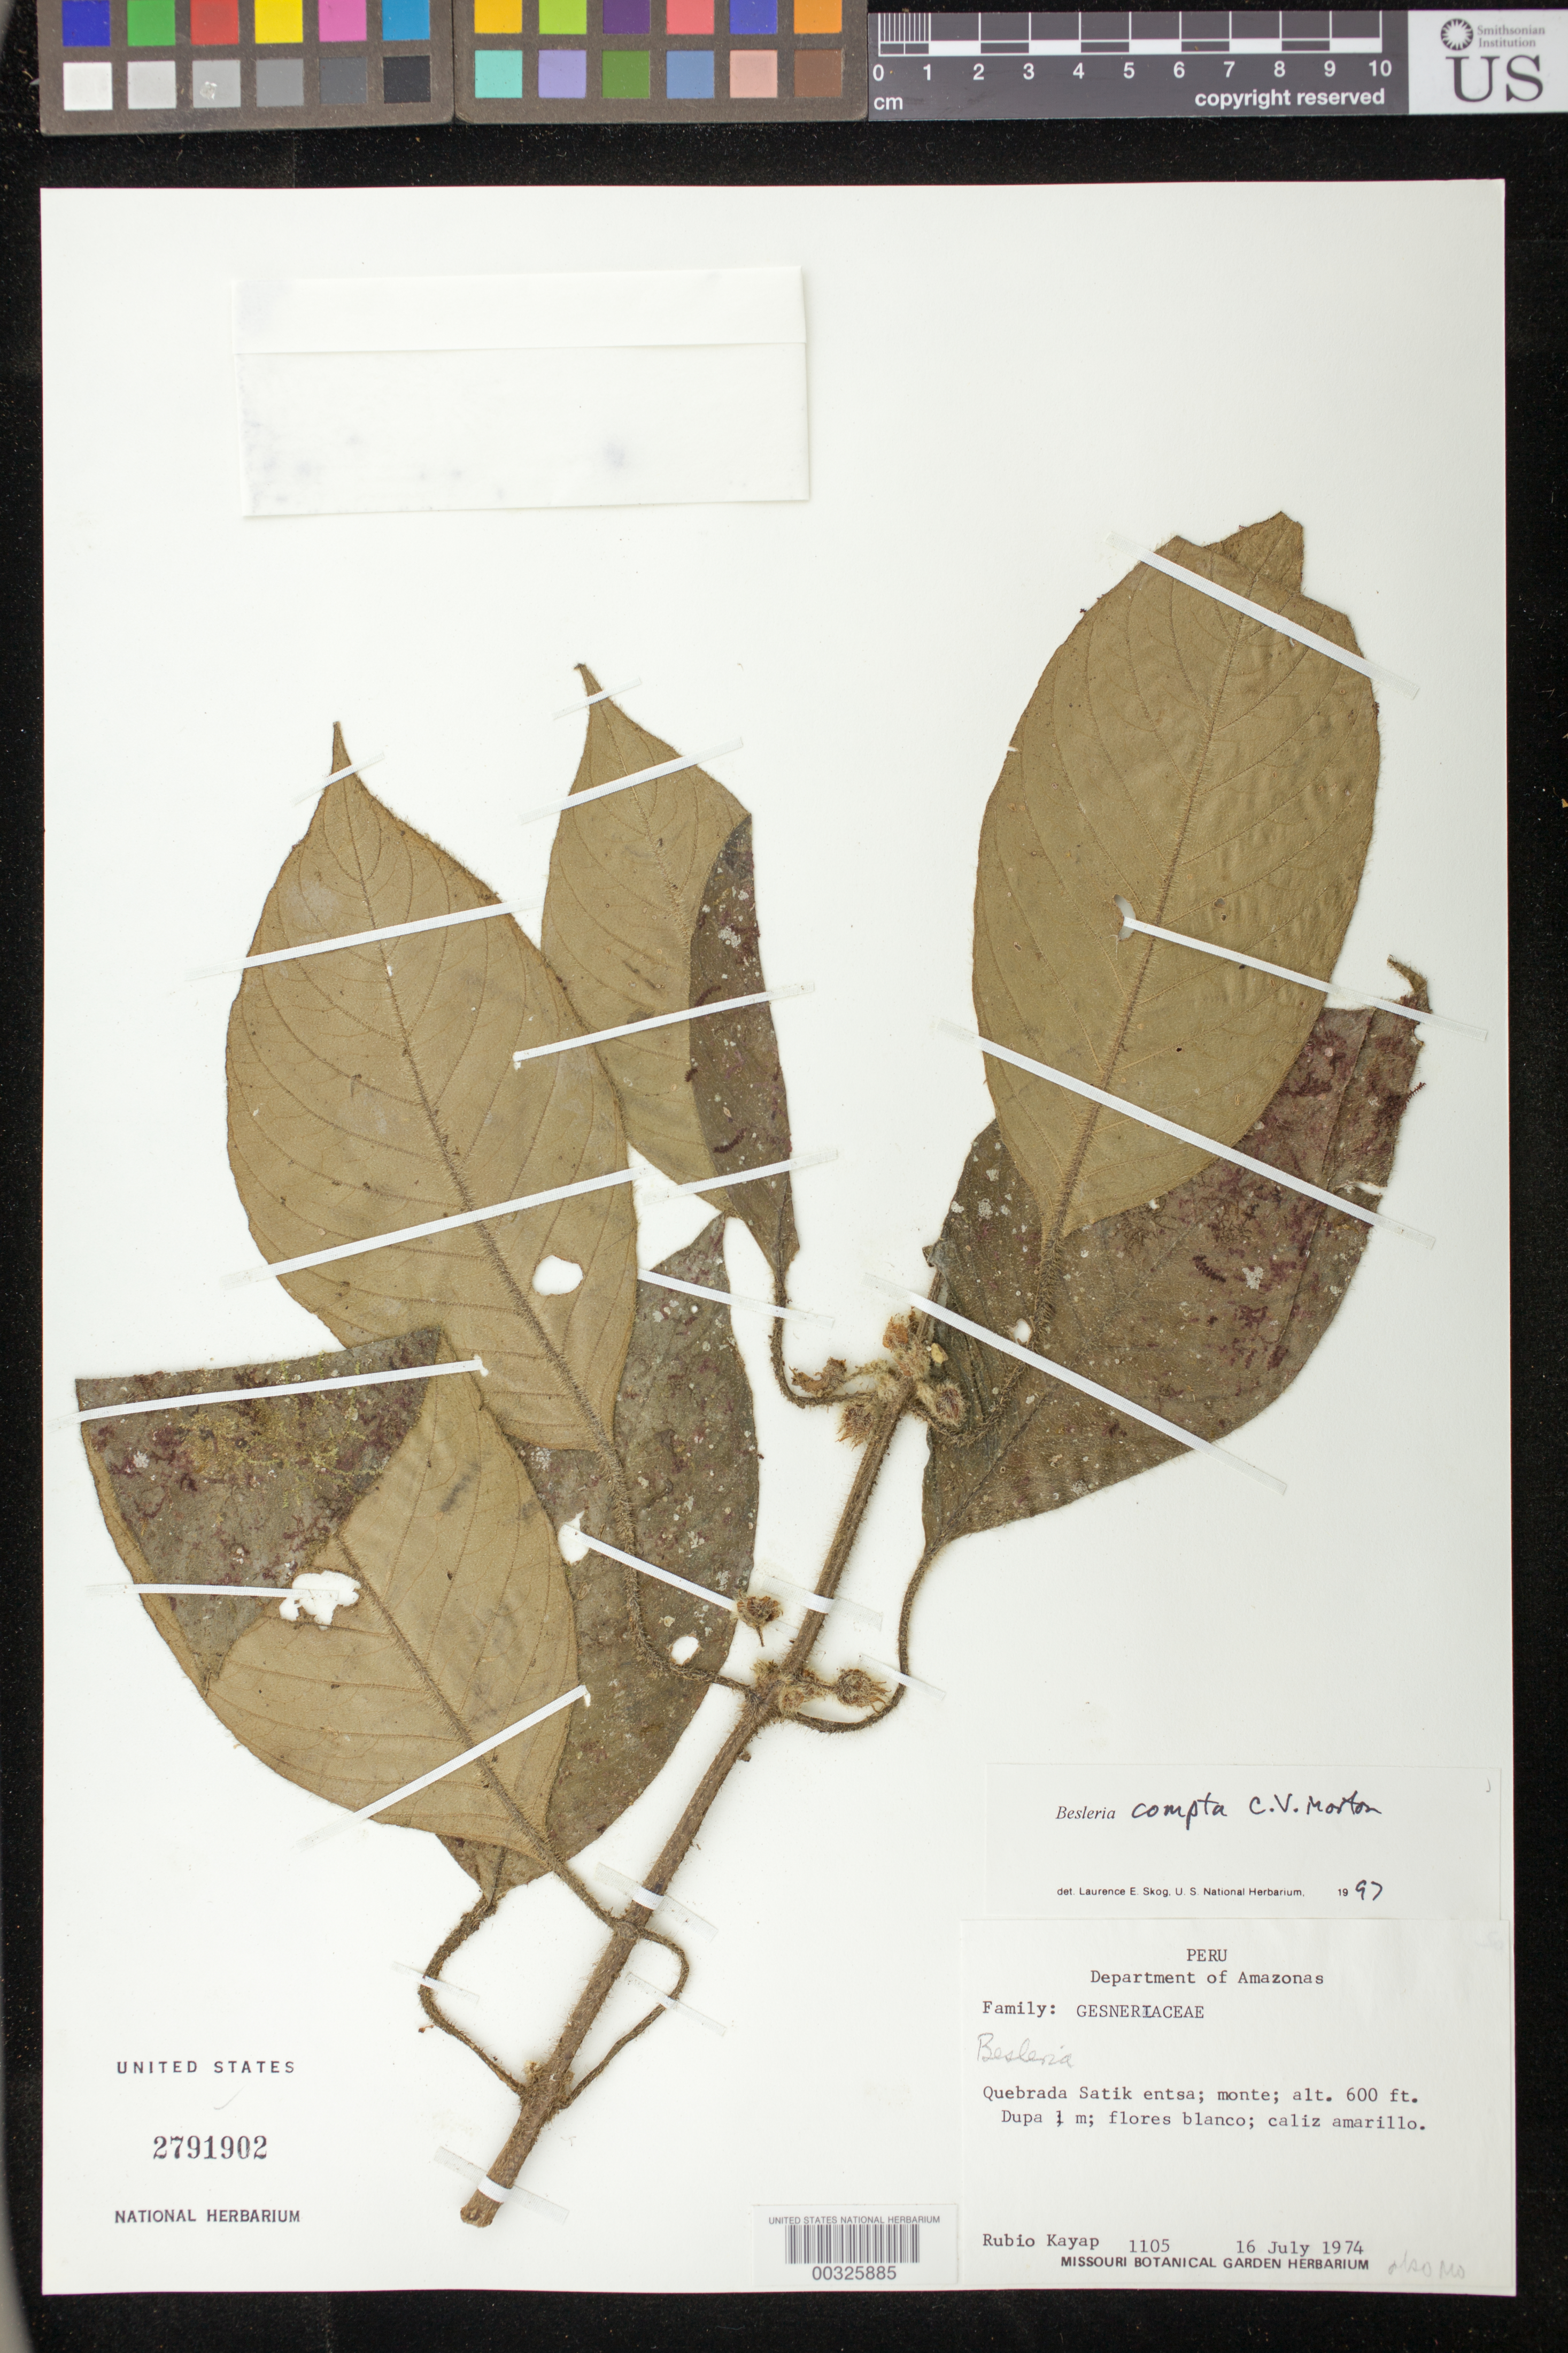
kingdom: Plantae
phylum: Tracheophyta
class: Magnoliopsida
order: Lamiales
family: Gesneriaceae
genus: Besleria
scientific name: Besleria compta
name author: C.V. Morton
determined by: Skog, Laurence E.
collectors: R. Kayap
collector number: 1105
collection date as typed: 16 Jul 1974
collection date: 1974-07-16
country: Peru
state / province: Amazonas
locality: Quebrada Satik entsa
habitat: Monte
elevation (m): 183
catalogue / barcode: US 2791902